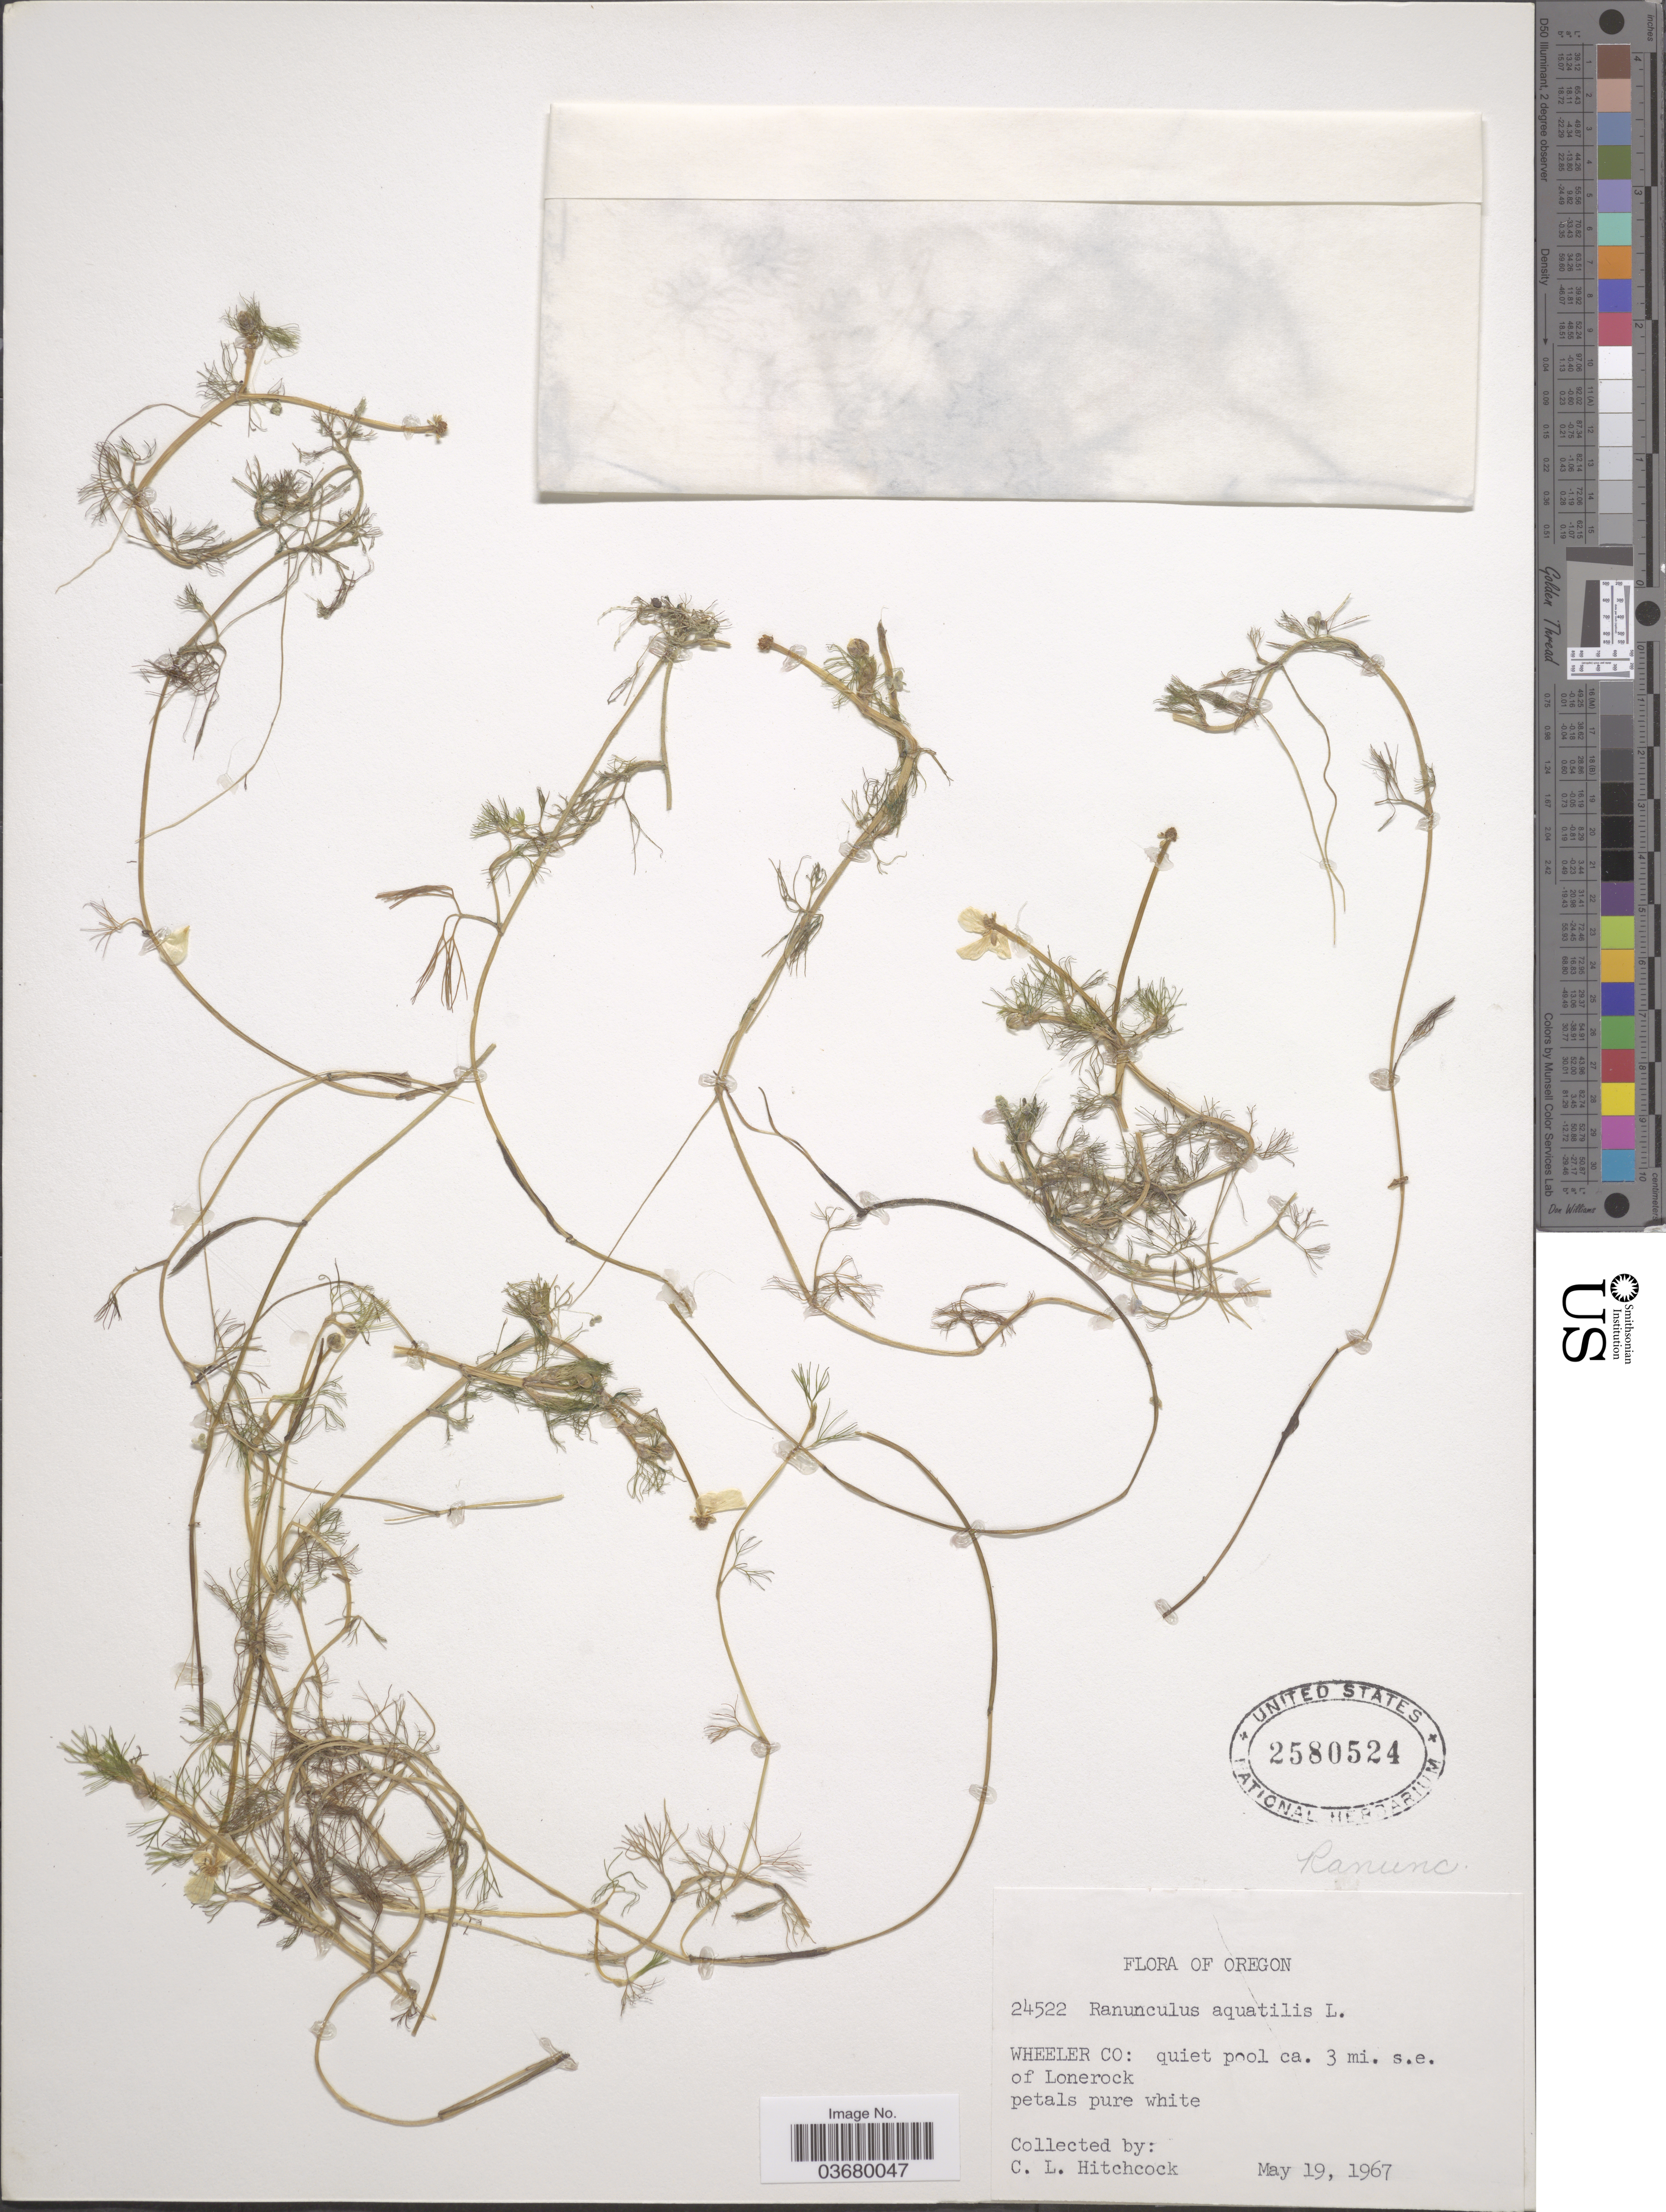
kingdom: Plantae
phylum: Tracheophyta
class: Magnoliopsida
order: Ranunculales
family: Ranunculaceae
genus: Ranunculus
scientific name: Ranunculus trichophyllus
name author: Chaix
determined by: Strong, Mark T., (BOT), Smithsonian Institution - National Museum of Natural History (UNITED STATES)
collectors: C. L. Hitchcock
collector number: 24522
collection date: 1967-05-19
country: United States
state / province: Oregon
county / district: Wheeler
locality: Wheeler Co: quiet pool ca. 3 mi. s.e. of Lonerock.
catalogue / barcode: US 2580524